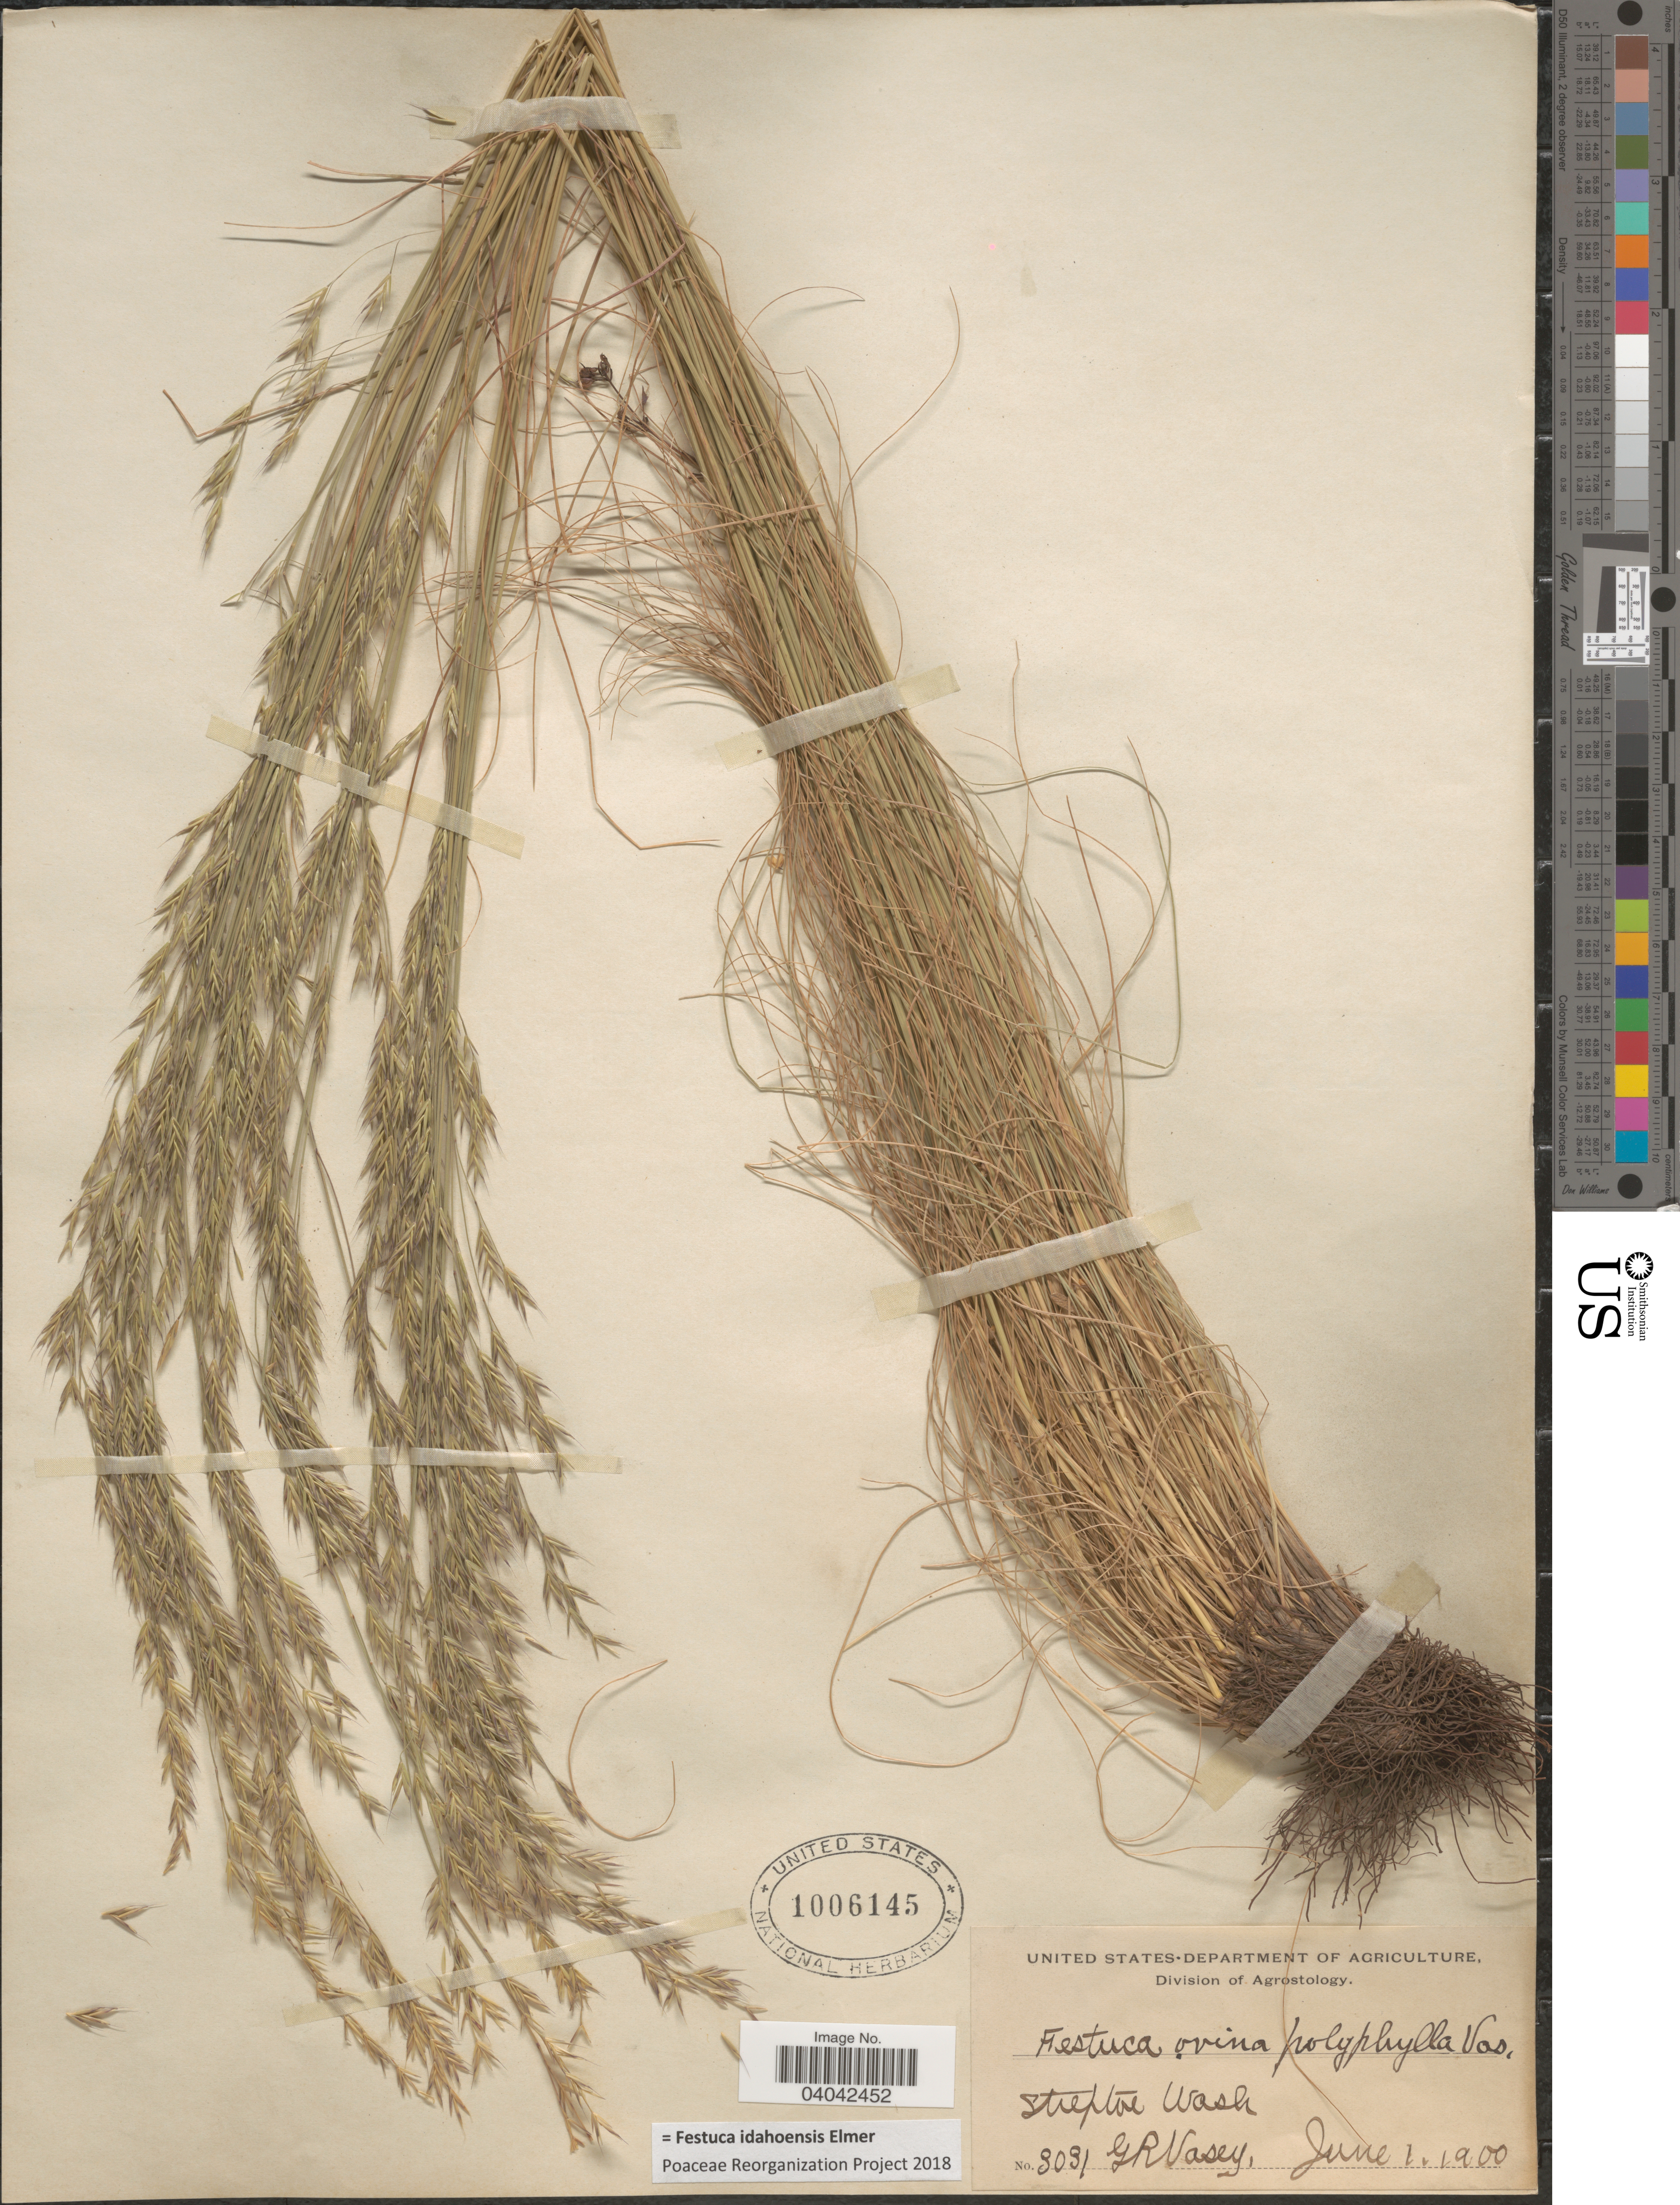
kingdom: Plantae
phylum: Tracheophyta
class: Liliopsida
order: Poales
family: Poaceae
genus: Festuca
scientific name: Festuca idahoensis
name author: Elmer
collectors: G. R. Vasey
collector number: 3031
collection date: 1900-06-01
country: United States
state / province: Washington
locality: Steptoe.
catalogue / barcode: US 1006145